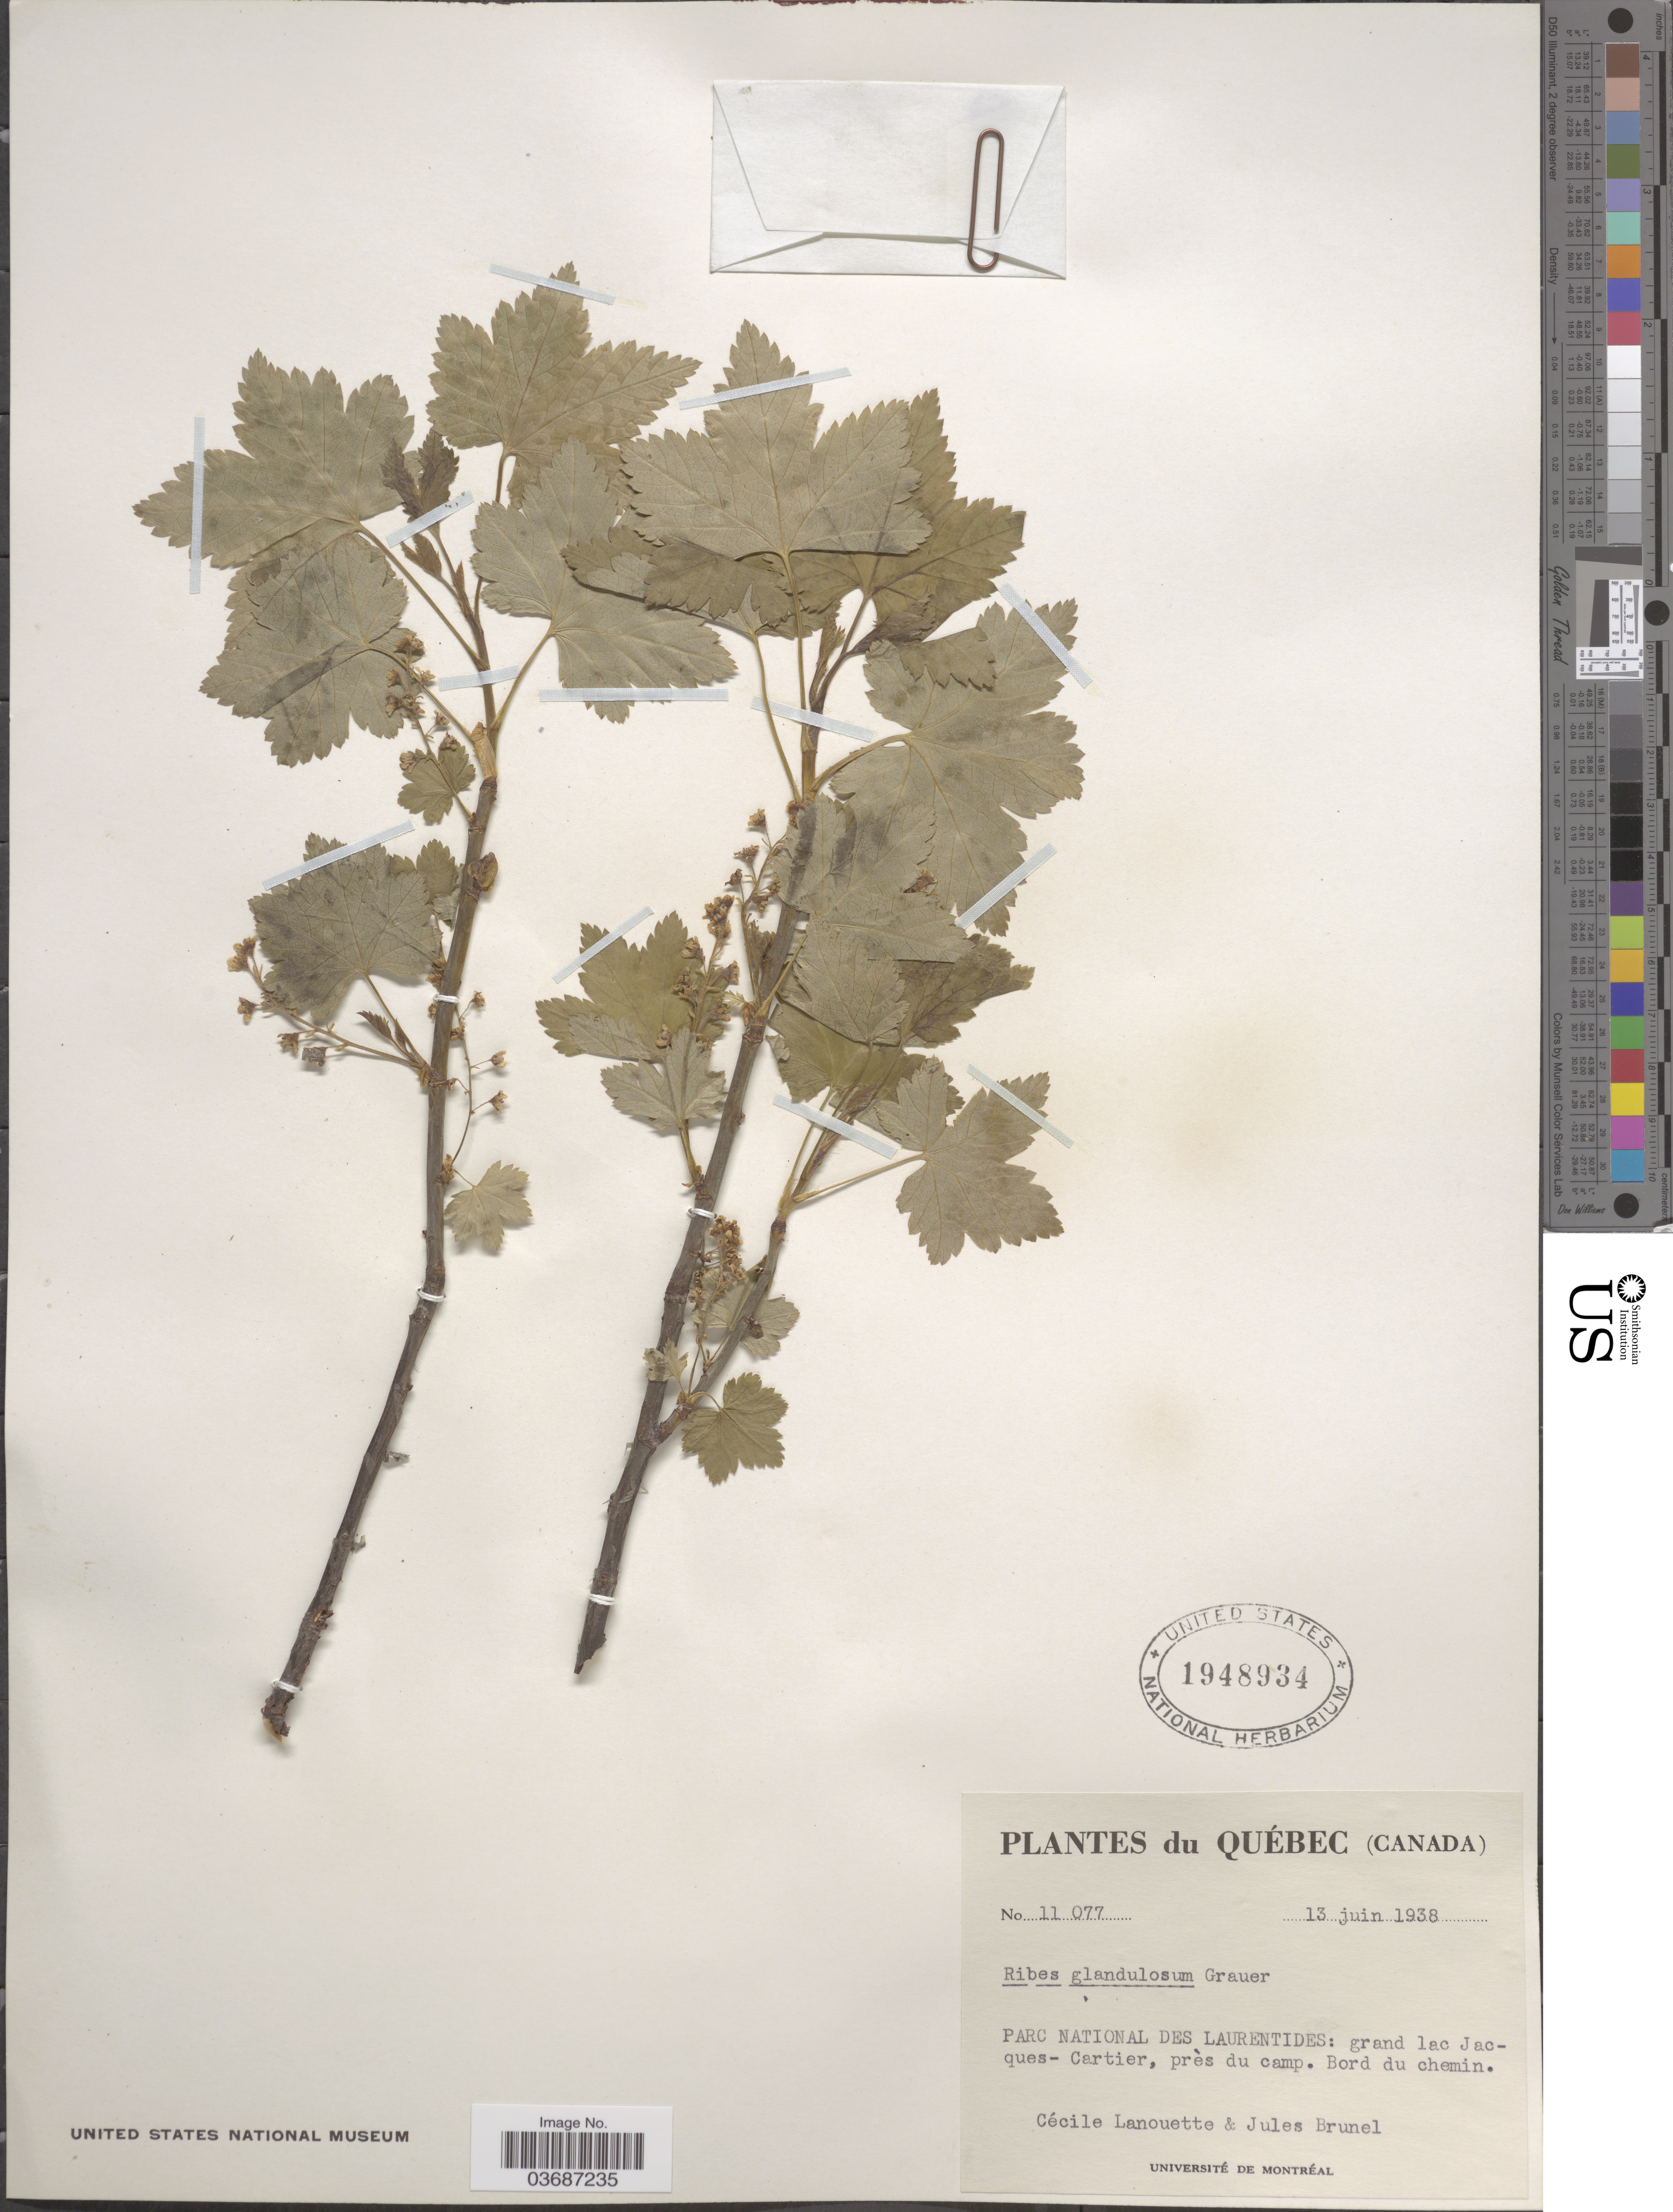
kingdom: Plantae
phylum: Tracheophyta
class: Magnoliopsida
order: Saxifragales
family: Grossulariaceae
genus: Ribes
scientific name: Ribes glandulosum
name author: Ruiz & Pav.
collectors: C. Lanouette & J. Brunel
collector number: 11077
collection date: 1938-06-13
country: Canada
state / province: Quebec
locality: PARC NATIONAL DES LAURENTIDES: grand lac Jacques-Cartier, près du camp. Bord du chemin.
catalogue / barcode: US 1948934